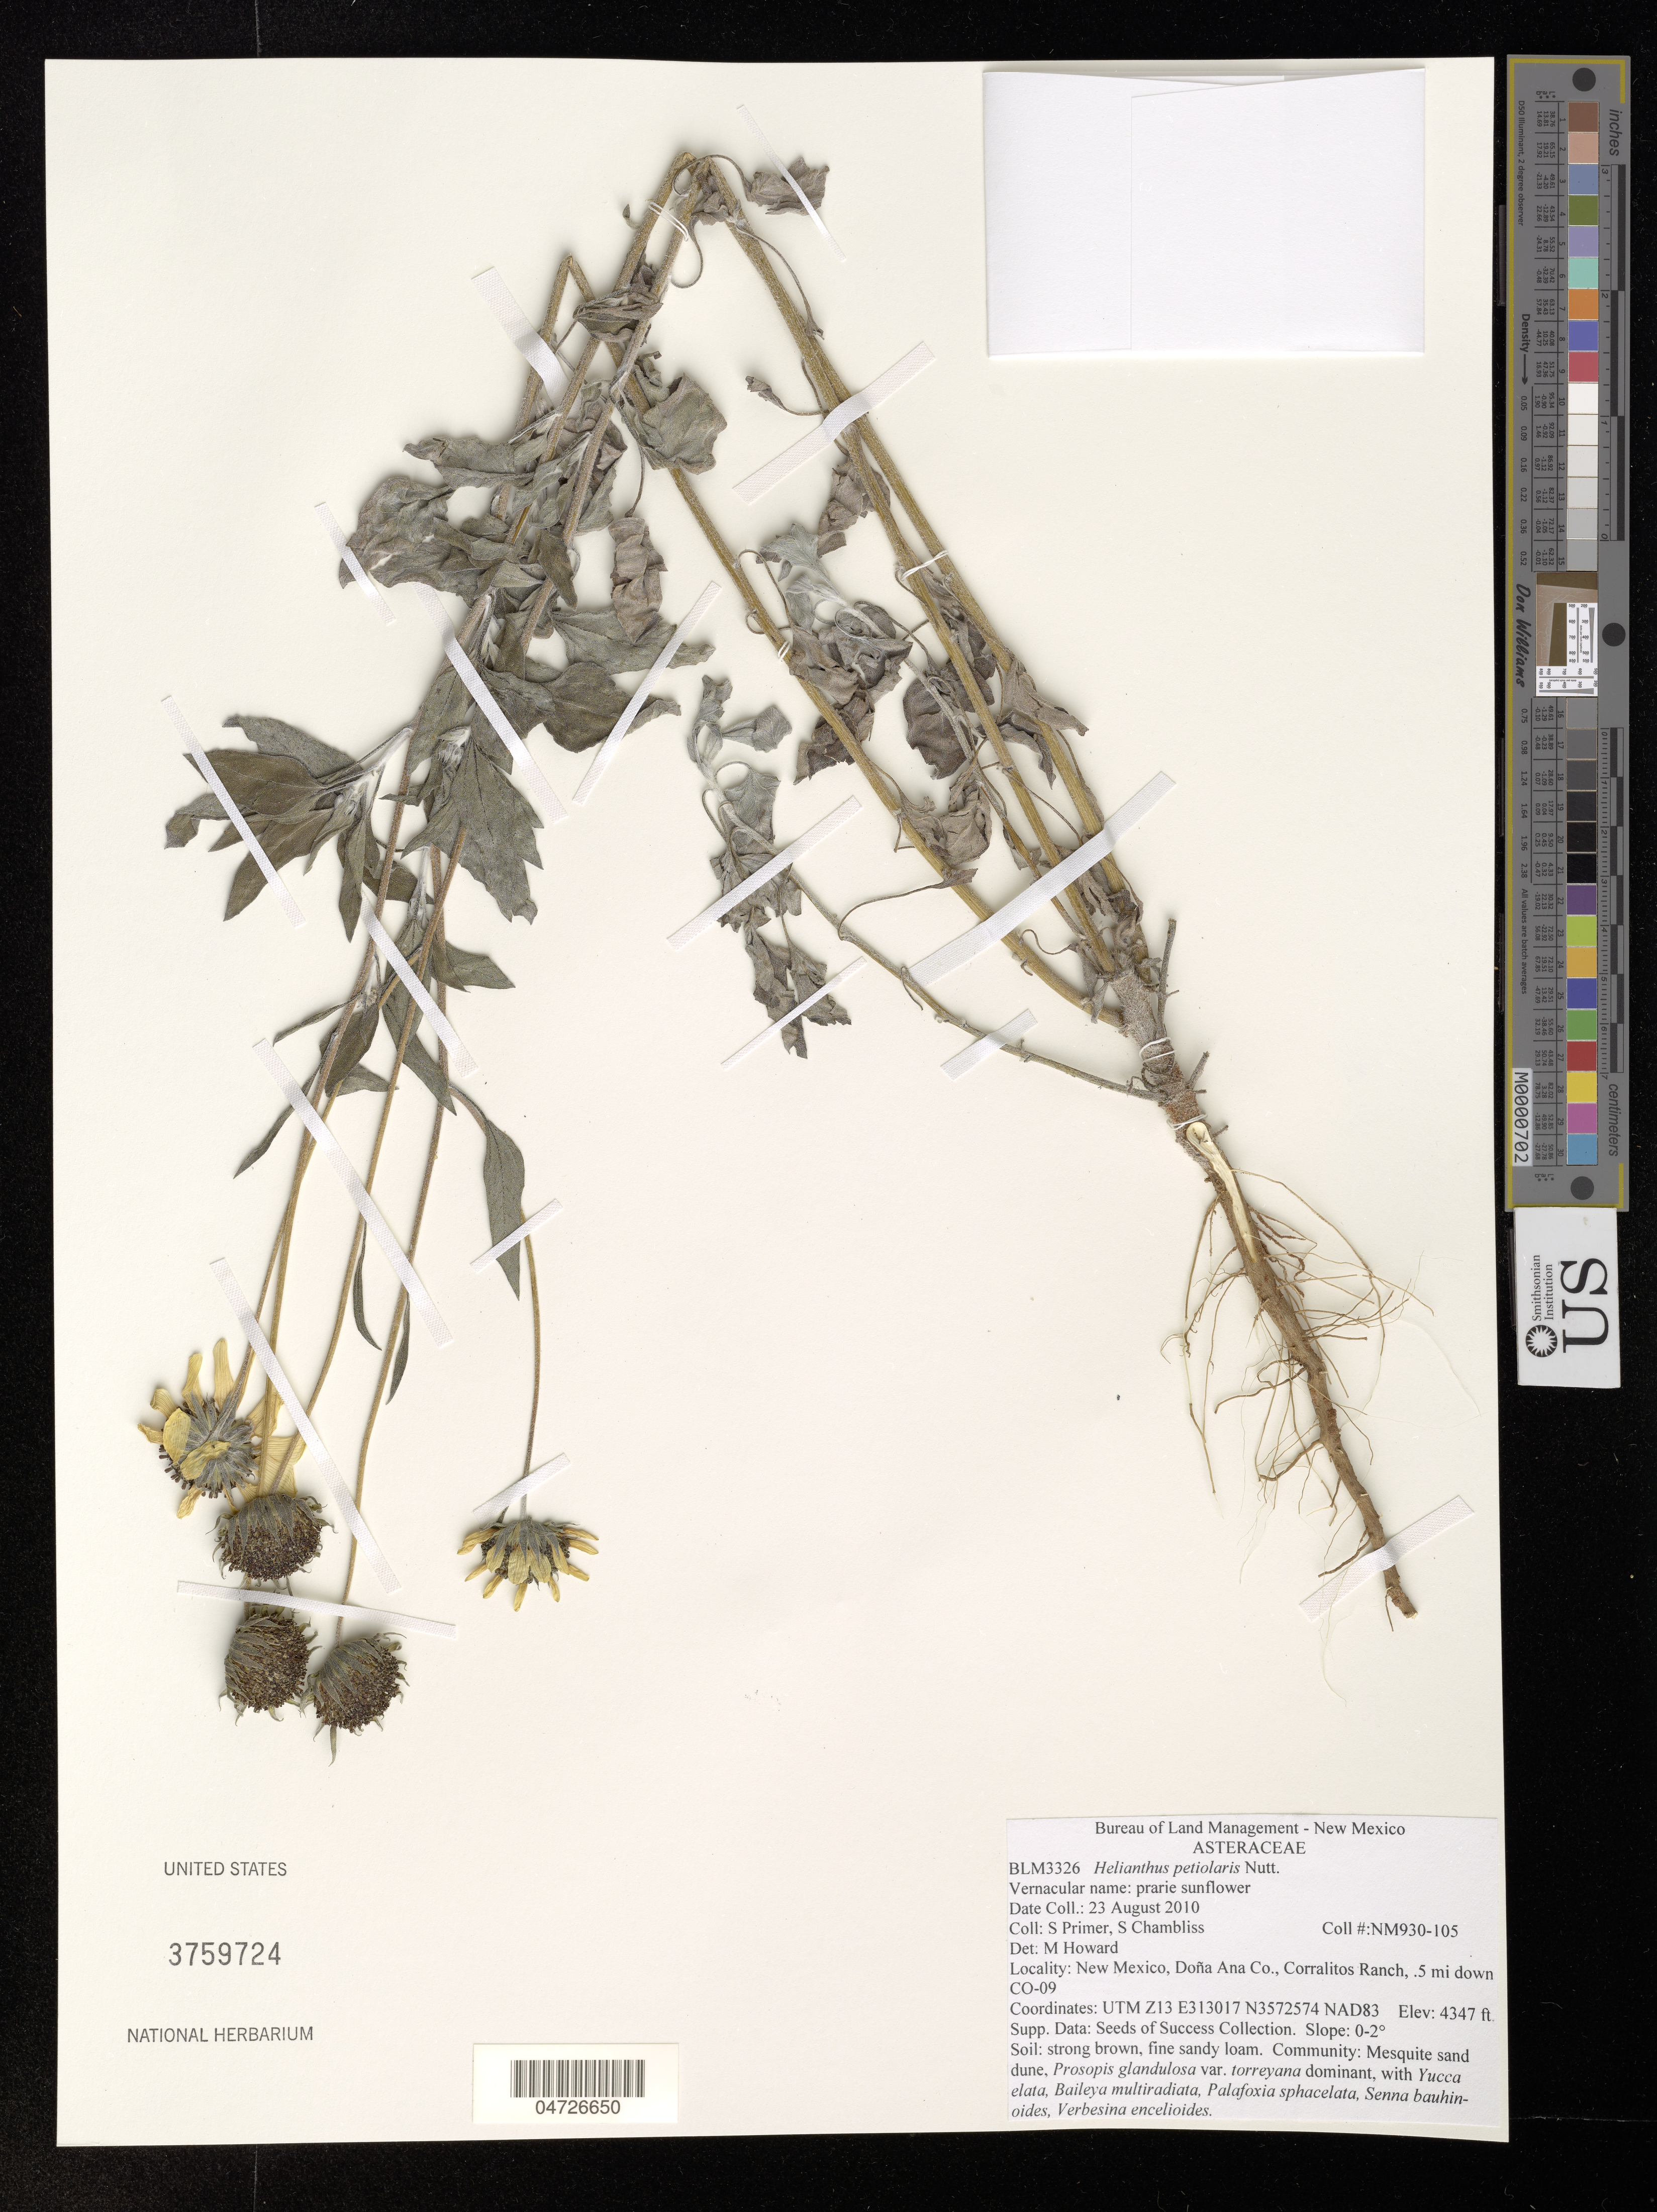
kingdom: Plantae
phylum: Tracheophyta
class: Magnoliopsida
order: Asterales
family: Asteraceae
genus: Helianthus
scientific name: Helianthus petiolaris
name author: Nutt.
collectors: S. Primer & S. Chambliss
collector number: NM930-105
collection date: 2010-08-23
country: United States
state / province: New Mexico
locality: Doña Ana Co., Corralitos Ranch, .5 mi down CO-09.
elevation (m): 1325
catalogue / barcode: US 3759724